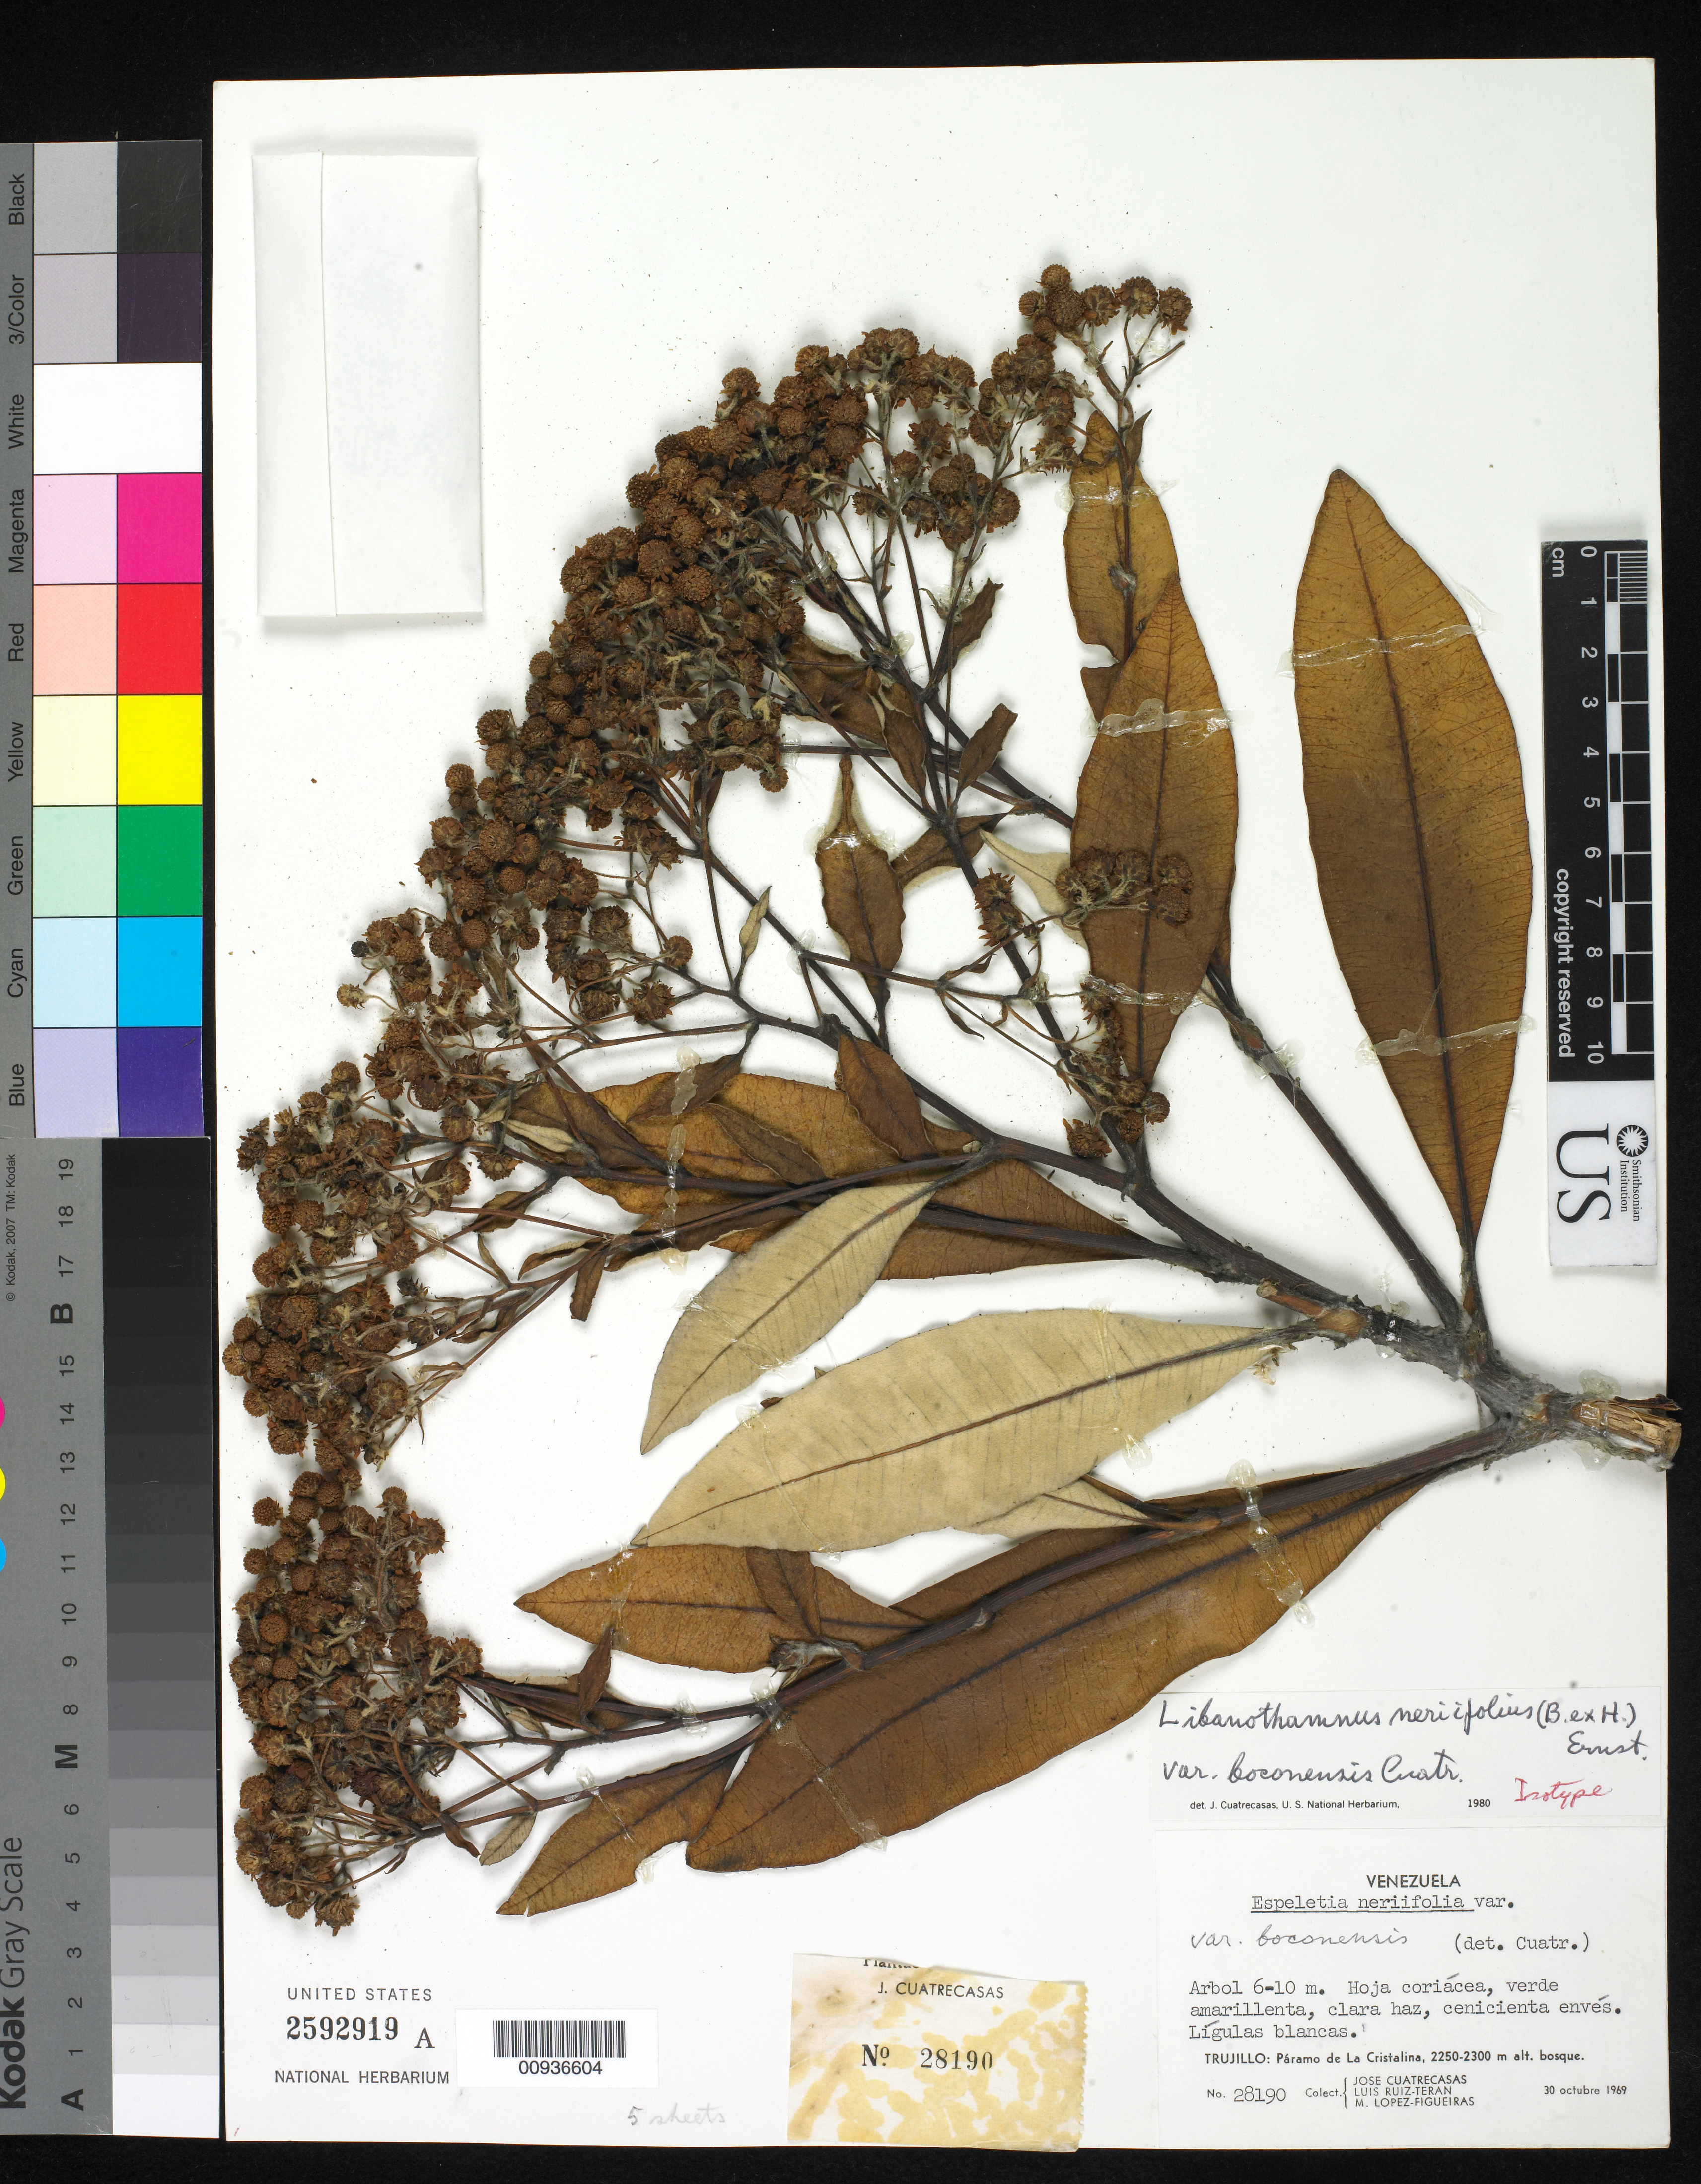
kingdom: Plantae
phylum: Tracheophyta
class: Magnoliopsida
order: Asterales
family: Asteraceae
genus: Libanothamnus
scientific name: Libanothamnus neriifolius var. boconensis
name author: Cuatrec.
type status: Isotype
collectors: J. Cuatrecasas, L. E. Ruíz-Terán & M. López Figueiras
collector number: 28190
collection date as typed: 30 Oct 1969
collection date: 1969-10-30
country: Venezuela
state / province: Trujillo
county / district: Bocono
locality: Páramo de La Cristalina.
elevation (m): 2250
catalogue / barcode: US 2592919